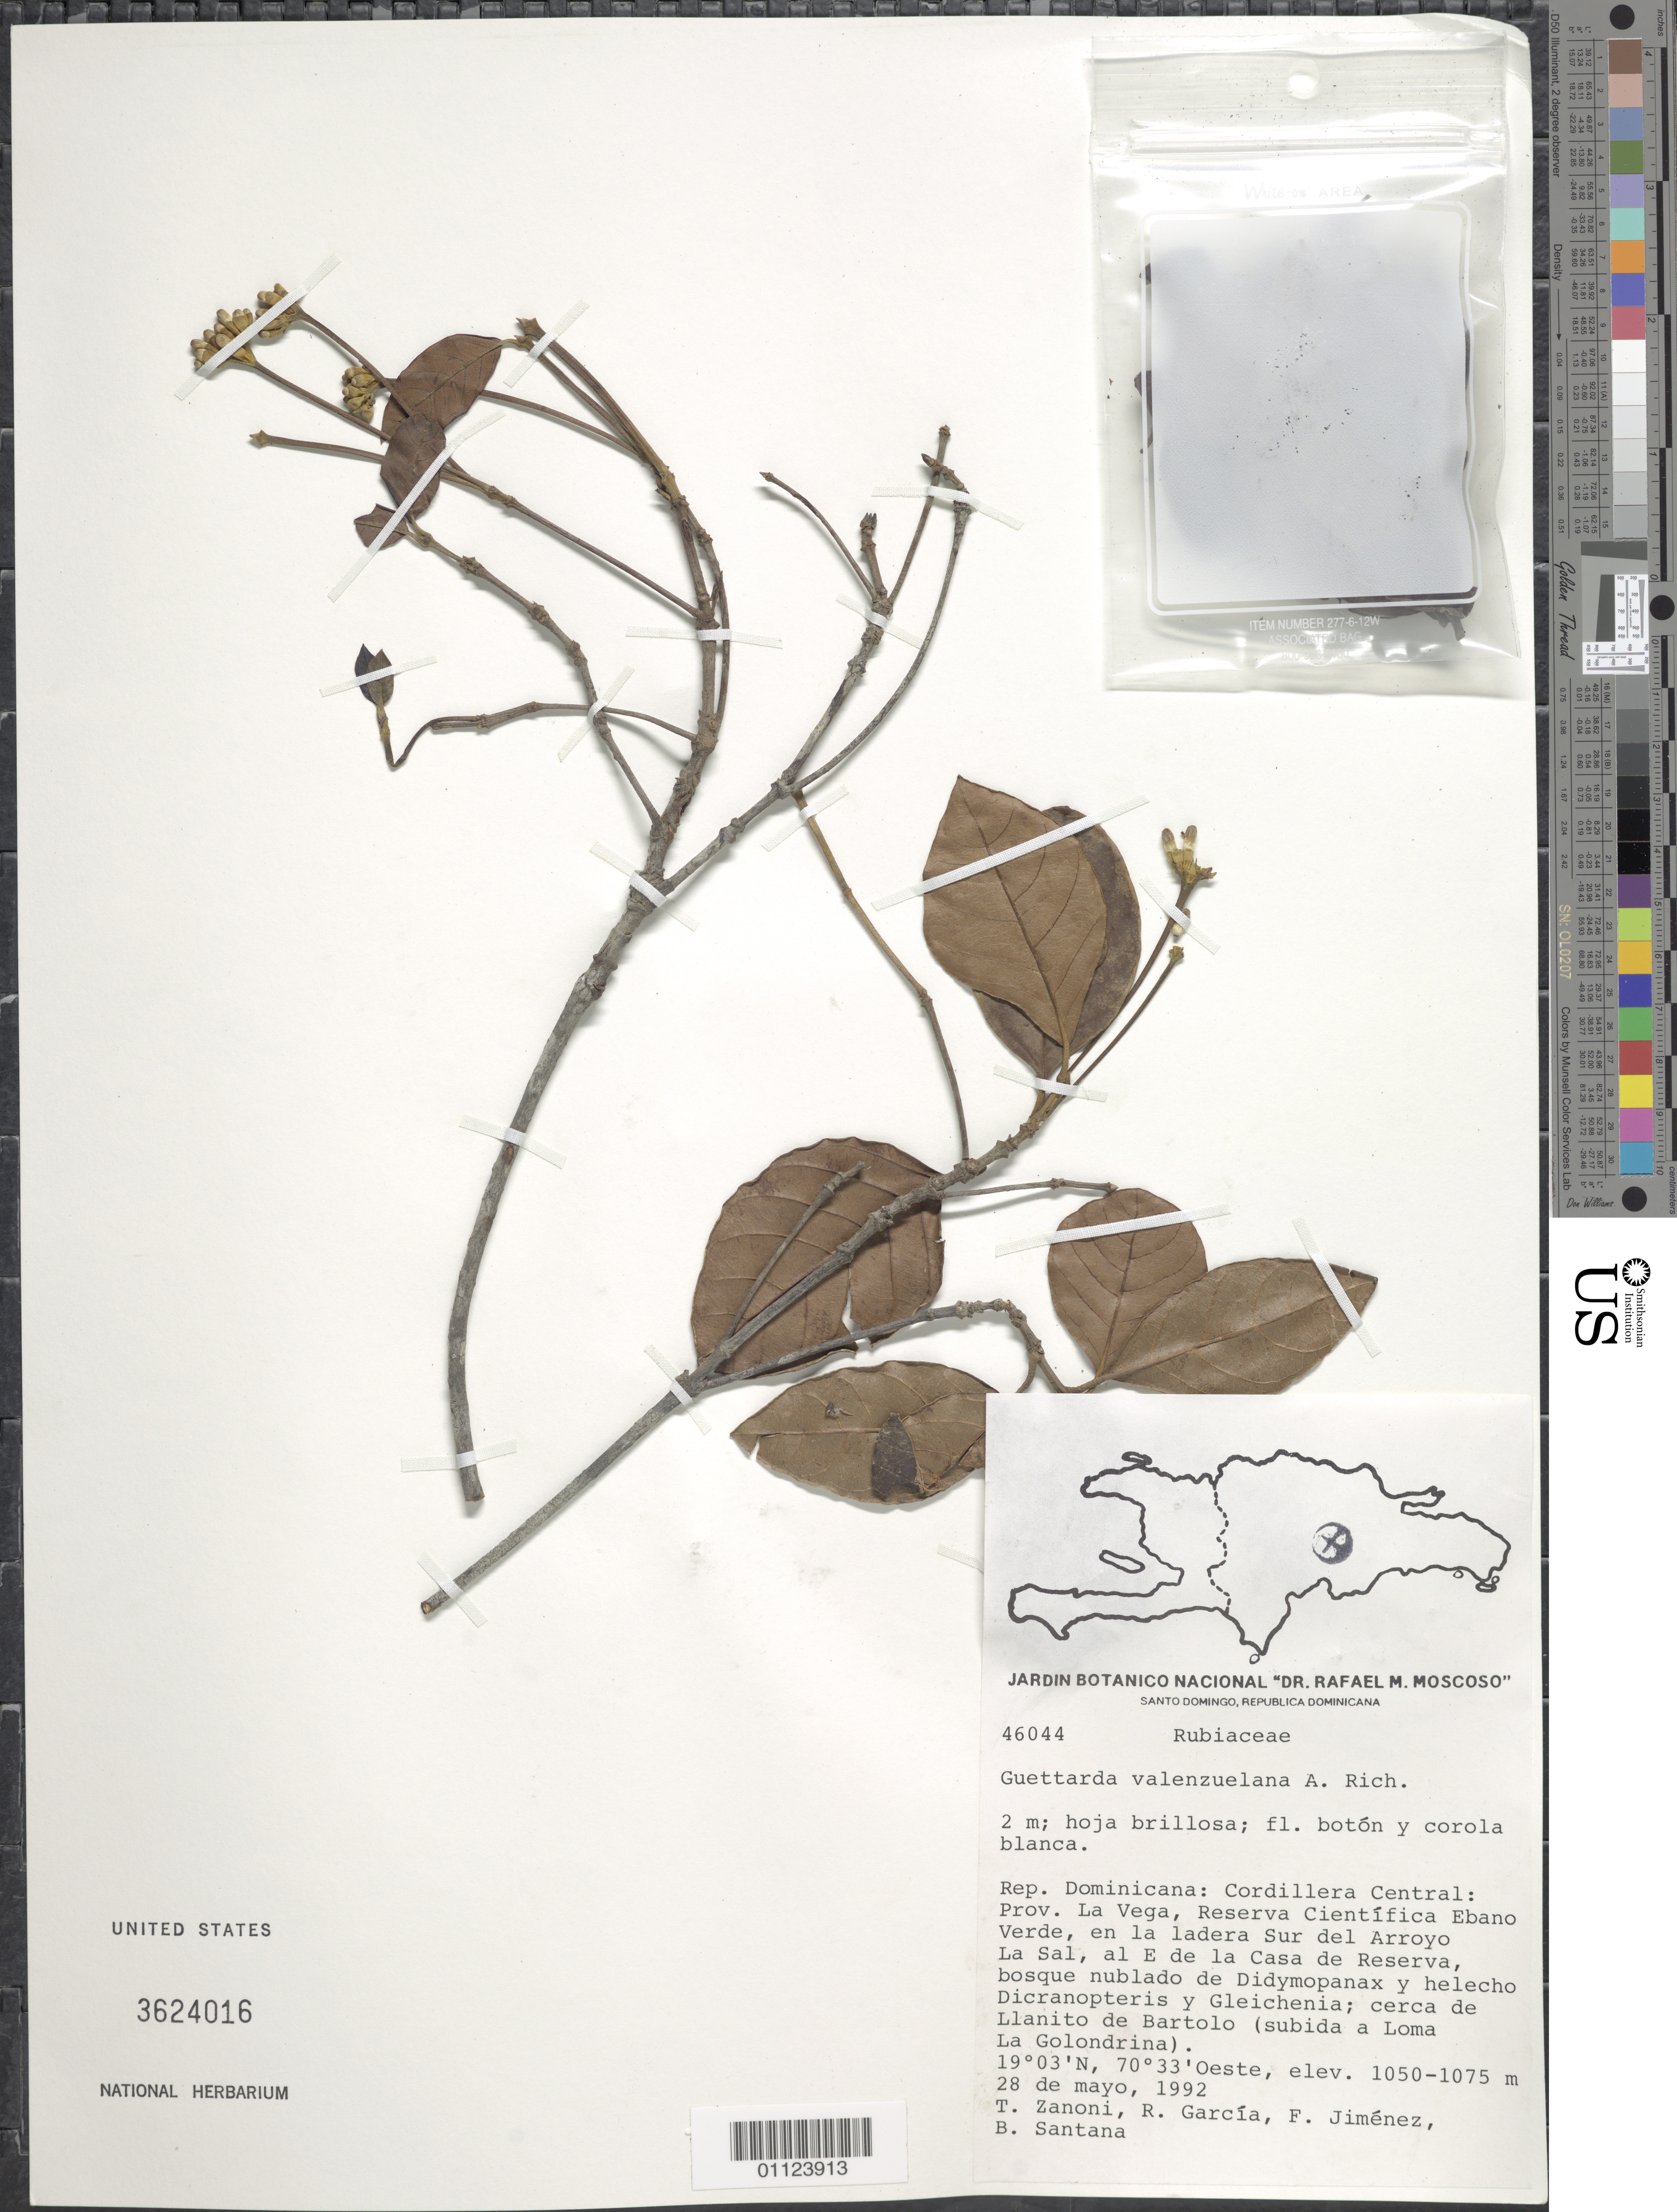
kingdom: Plantae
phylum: Tracheophyta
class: Magnoliopsida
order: Gentianales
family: Rubiaceae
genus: Guettarda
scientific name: Guettarda valenzuelana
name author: A. Rich.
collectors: T. A. Zanoni, R. Garcia, F. Jiménez & B. Santana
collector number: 46044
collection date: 1992-05-28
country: Dominican Republic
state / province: La Vega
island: Hispaniola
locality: Cordillera Central, Reserva Cientifica Ebano Verde, en la ladera Sur del Arroyo La Sal, al E de la Casa de Reserva. Cerca de Llanito de Bartolo (subida a Loma La Golondrina).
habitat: Bosque nublado de Didymopanax y helecho Dicranopteris y Gleichenia.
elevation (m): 1050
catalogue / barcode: US 3624016